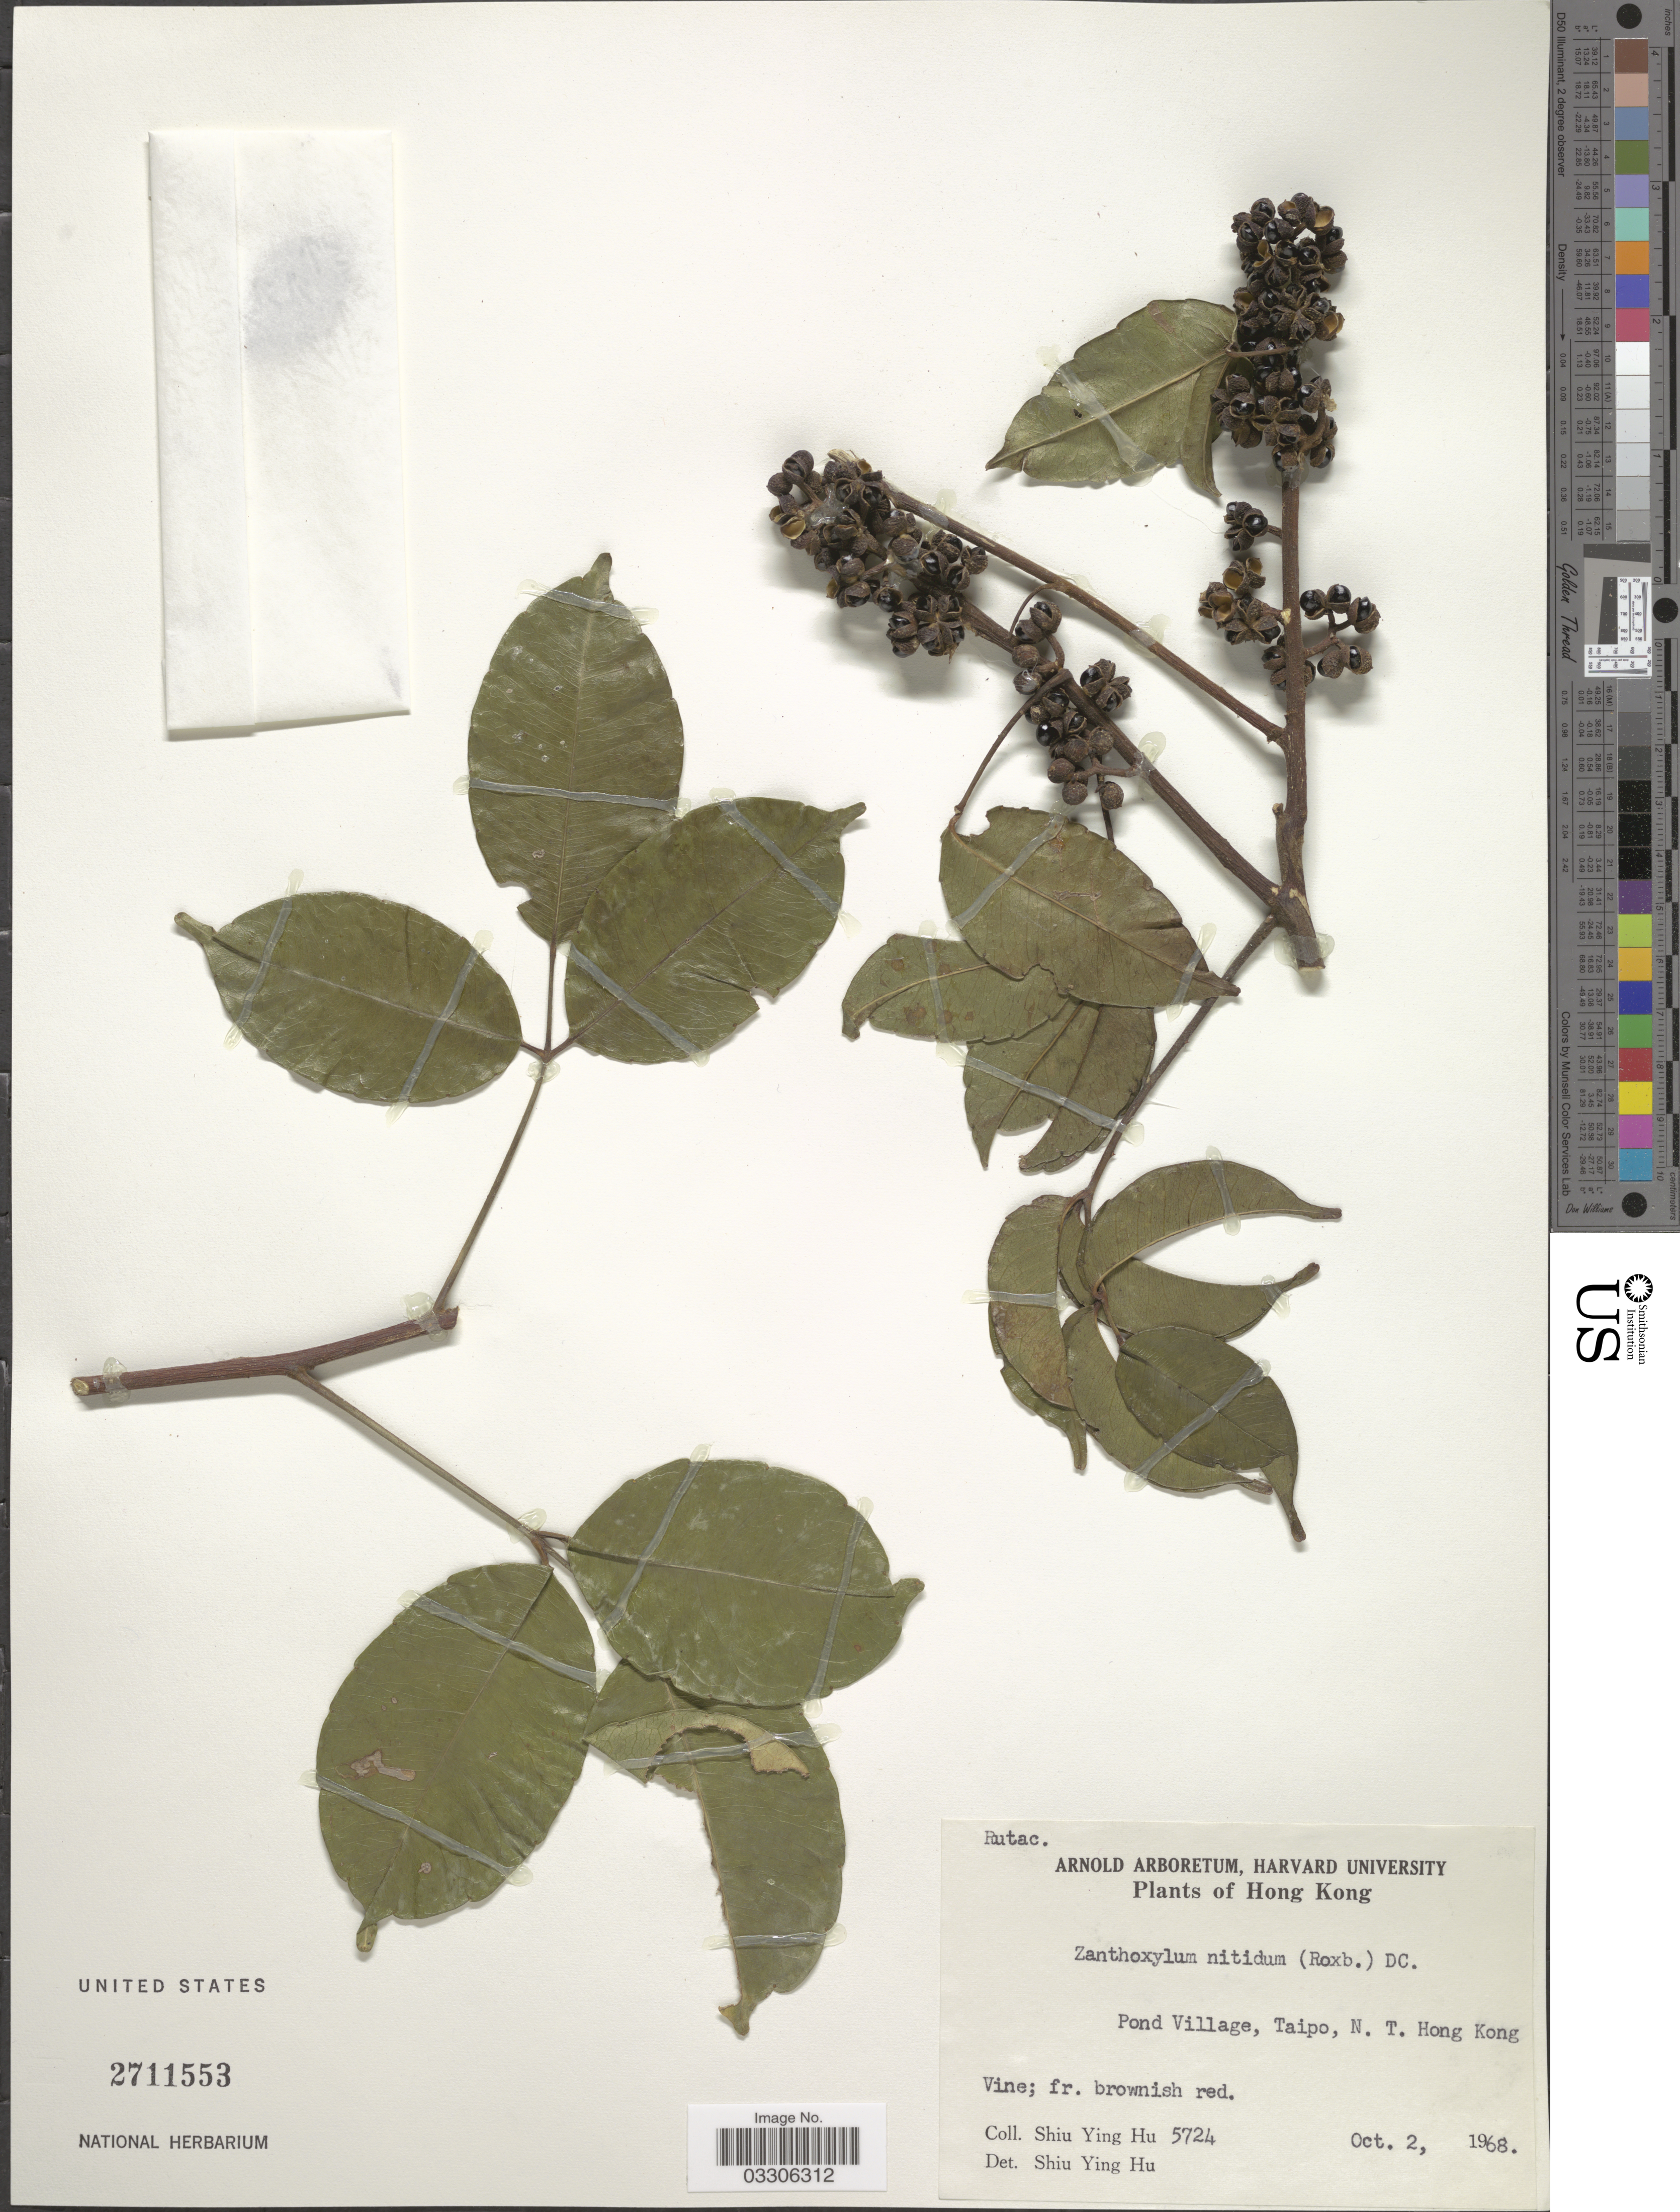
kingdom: Plantae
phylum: Tracheophyta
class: Magnoliopsida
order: Sapindales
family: Rutaceae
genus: Zanthoxylum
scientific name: Zanthoxylum nitidum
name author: Bunge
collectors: S. Y. Hu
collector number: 5724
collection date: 1968-10-02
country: China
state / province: Hong Kong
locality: Pond Village, Taipo, N. T.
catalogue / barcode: US 2711553